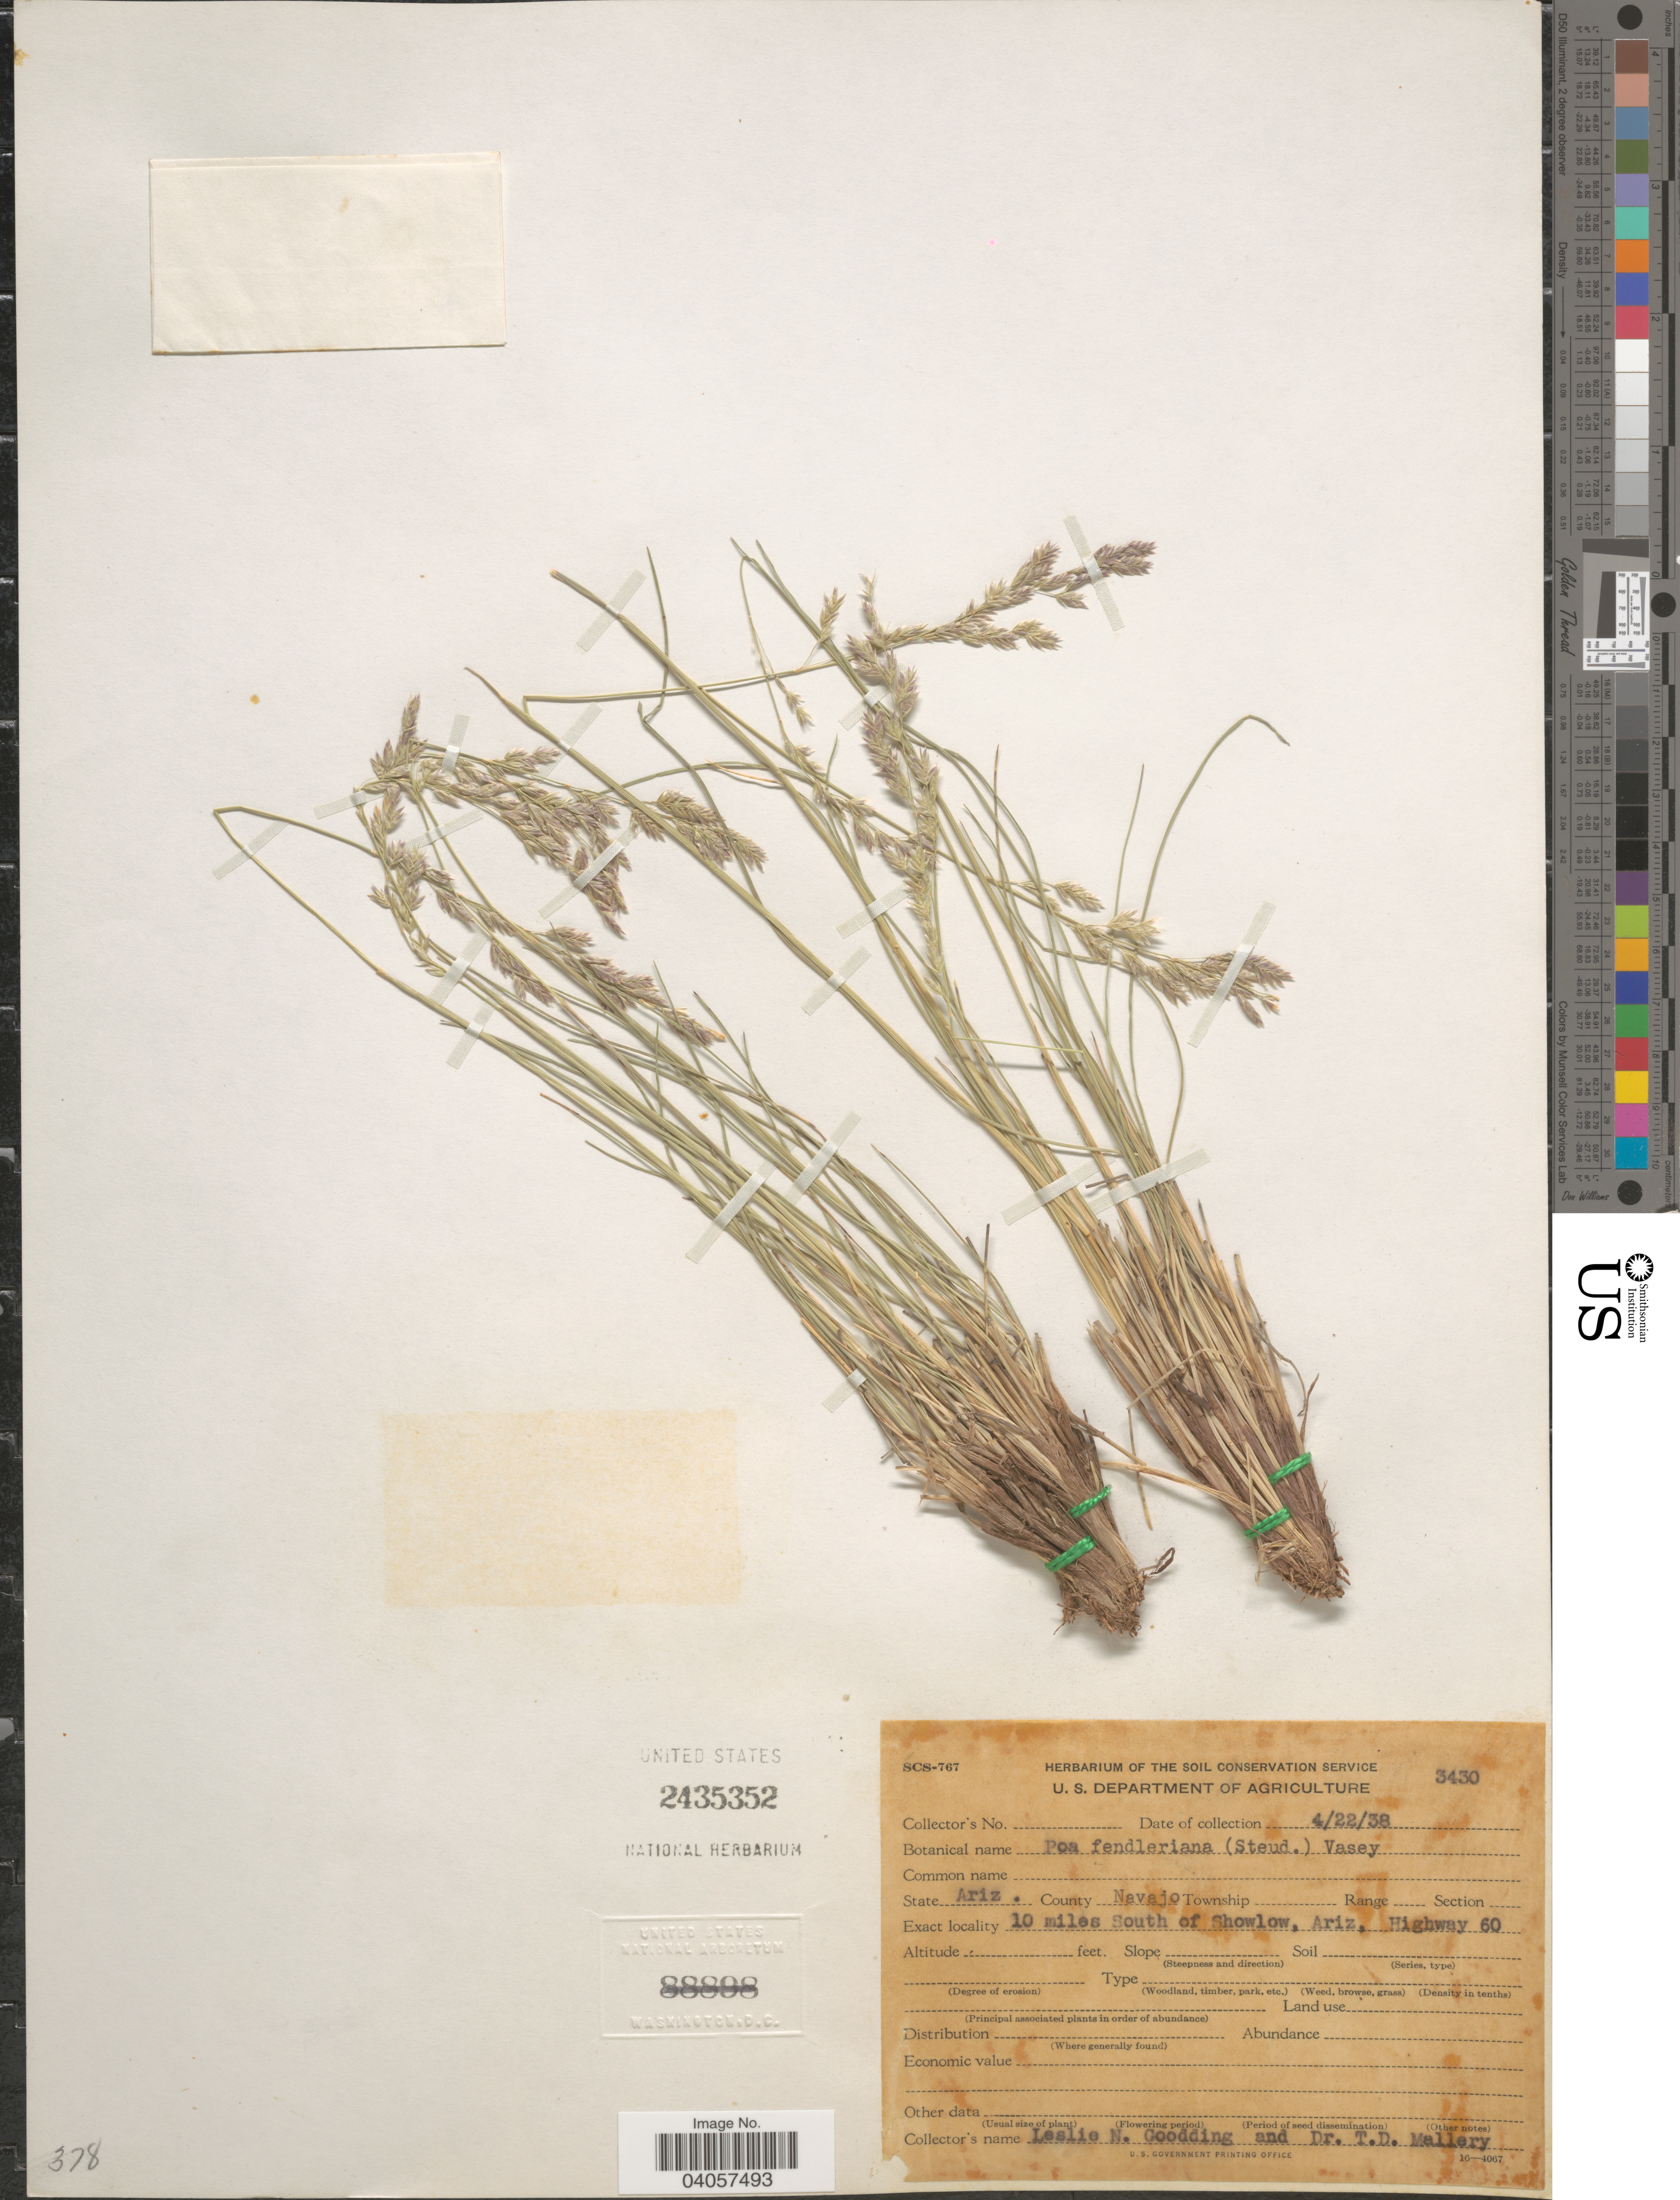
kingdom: Plantae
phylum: Tracheophyta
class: Liliopsida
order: Poales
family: Poaceae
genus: Poa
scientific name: Poa fendleriana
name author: (Steud.) Vasey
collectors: L. N. Goodding & T. Mallery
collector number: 3430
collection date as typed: Transcribed d/m/y: 22/4/38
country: United States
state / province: Arizona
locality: County Navajo. 10 miles South of Showlow, Ariz. Highway 60.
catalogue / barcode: US 2435352